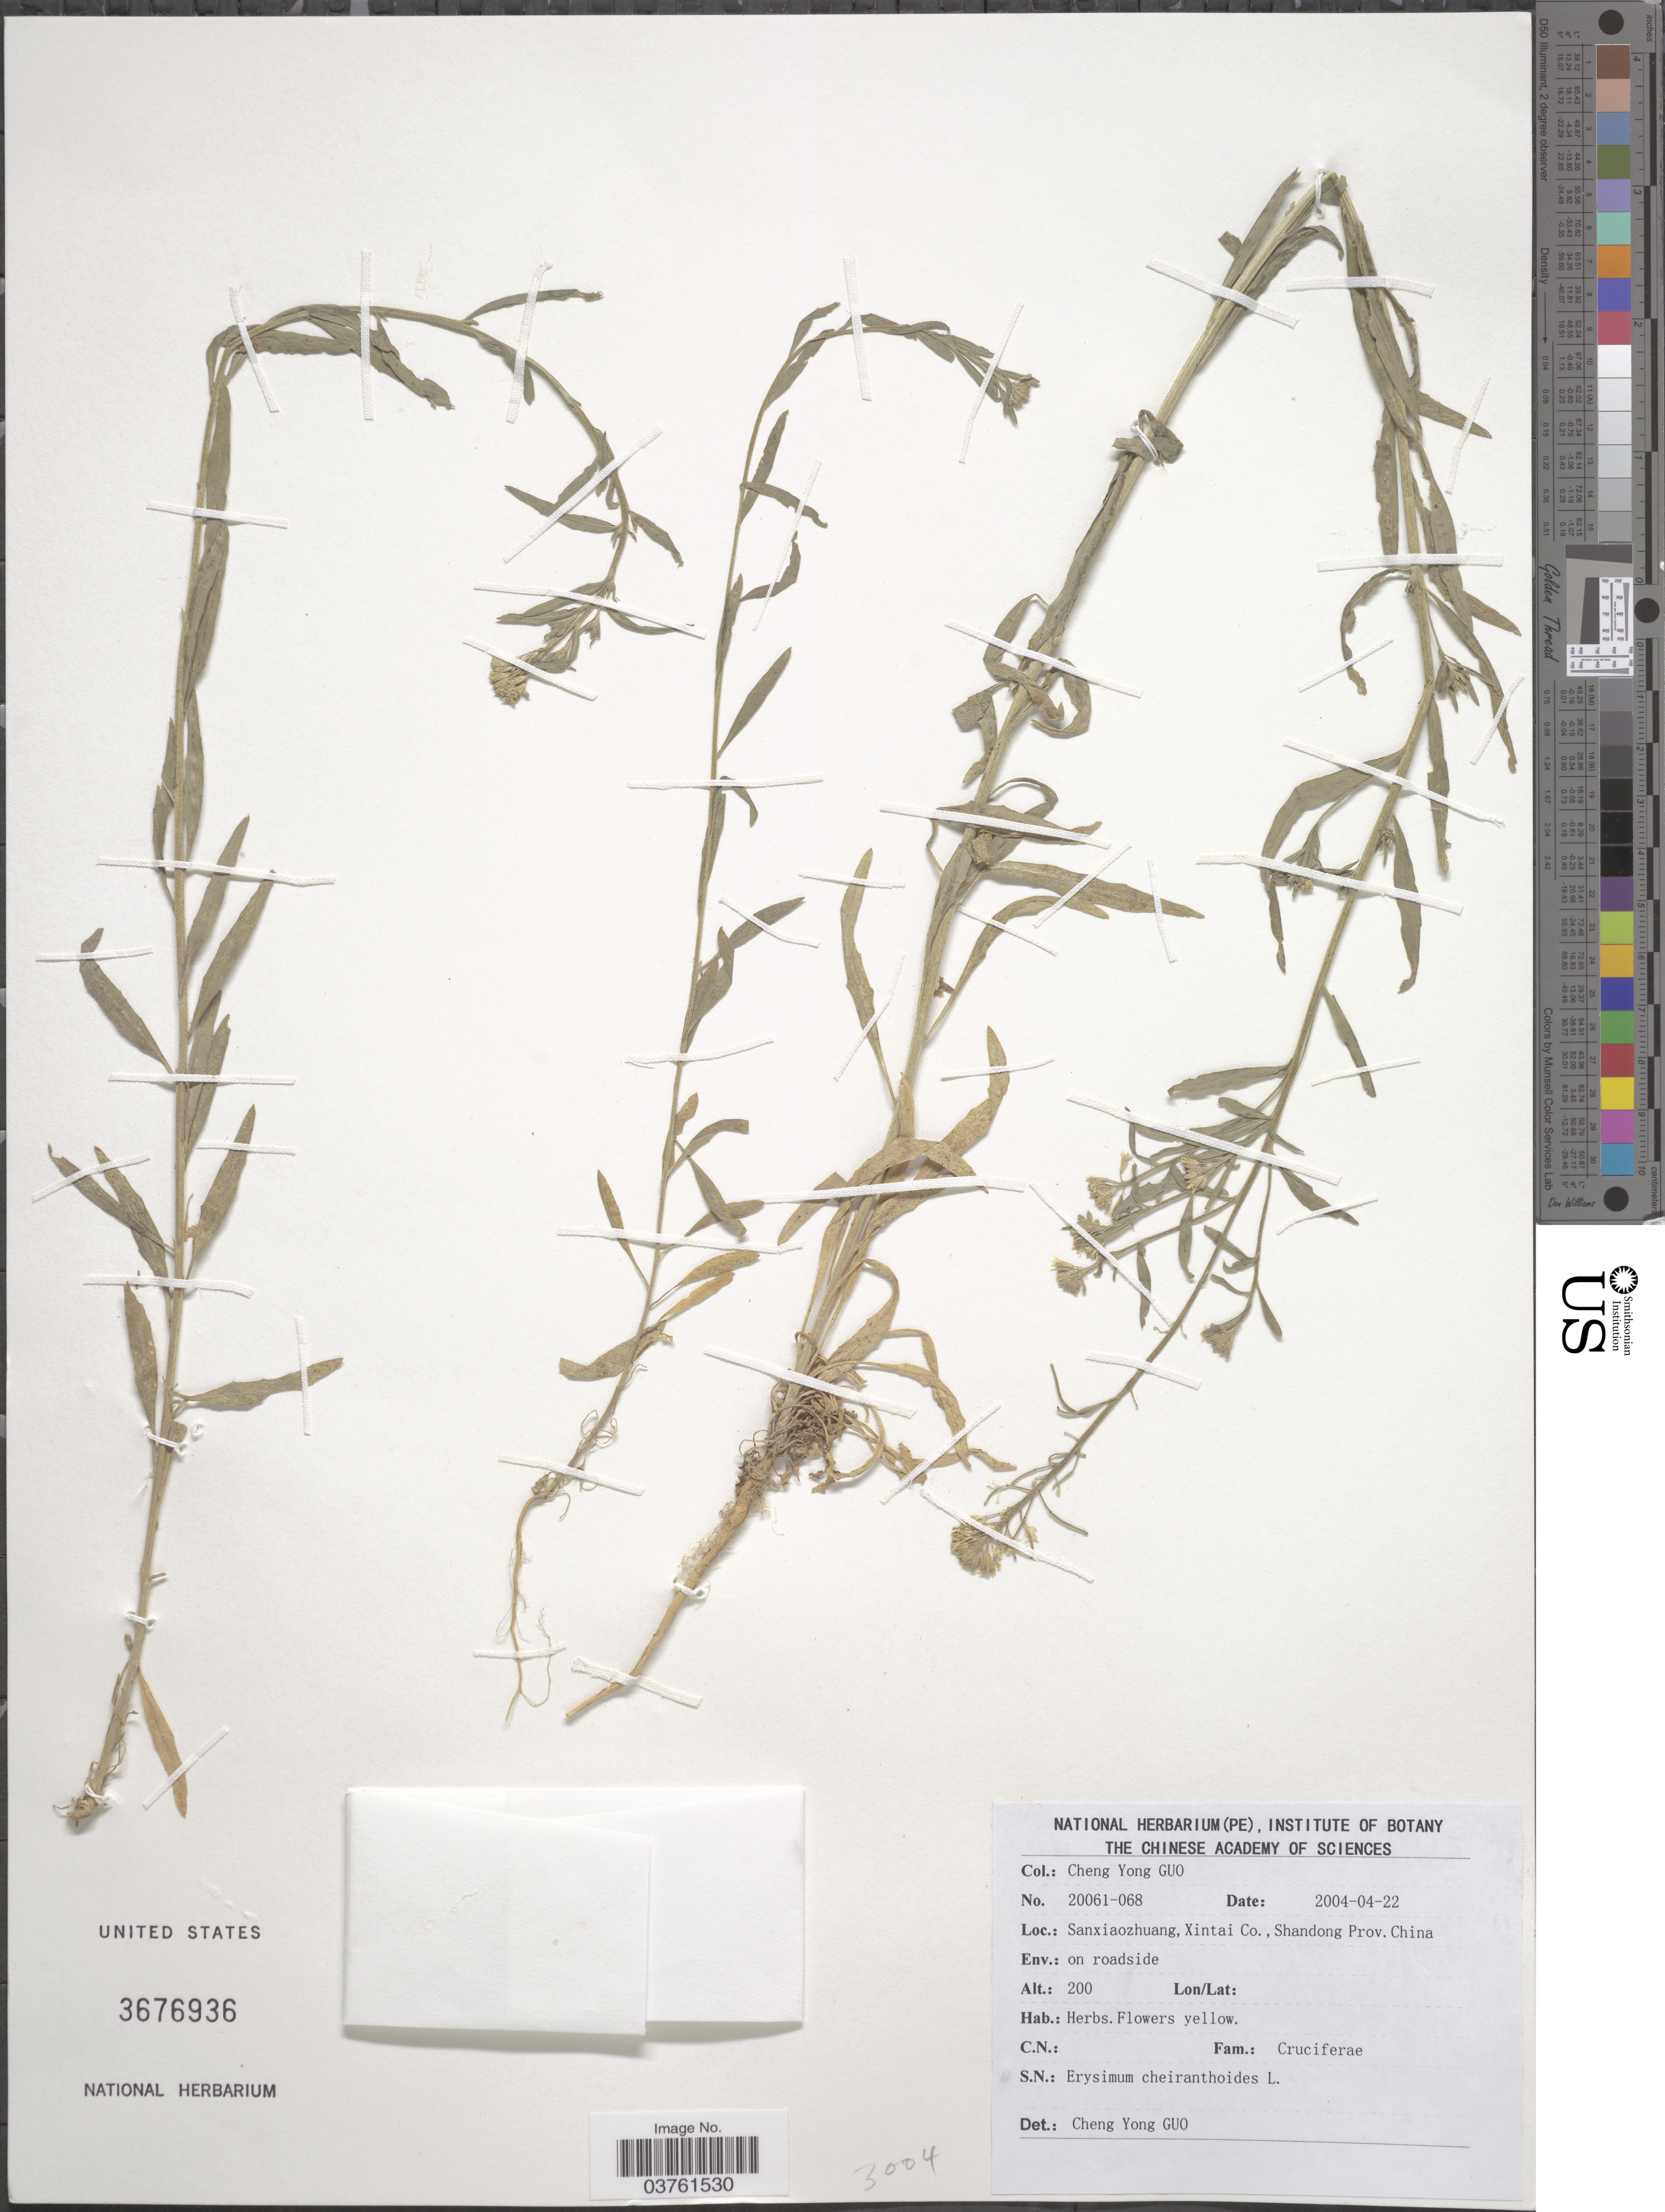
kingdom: Plantae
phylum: Tracheophyta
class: Magnoliopsida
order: Brassicales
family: Brassicaceae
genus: Erysimum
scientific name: Erysimum cheiranthoides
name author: L.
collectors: G. Yong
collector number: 20061-068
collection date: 2004-04-22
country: China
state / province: Shandong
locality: Sanxiaozhuang, Xintai Co., Shandong Prov.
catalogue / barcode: US 3676936